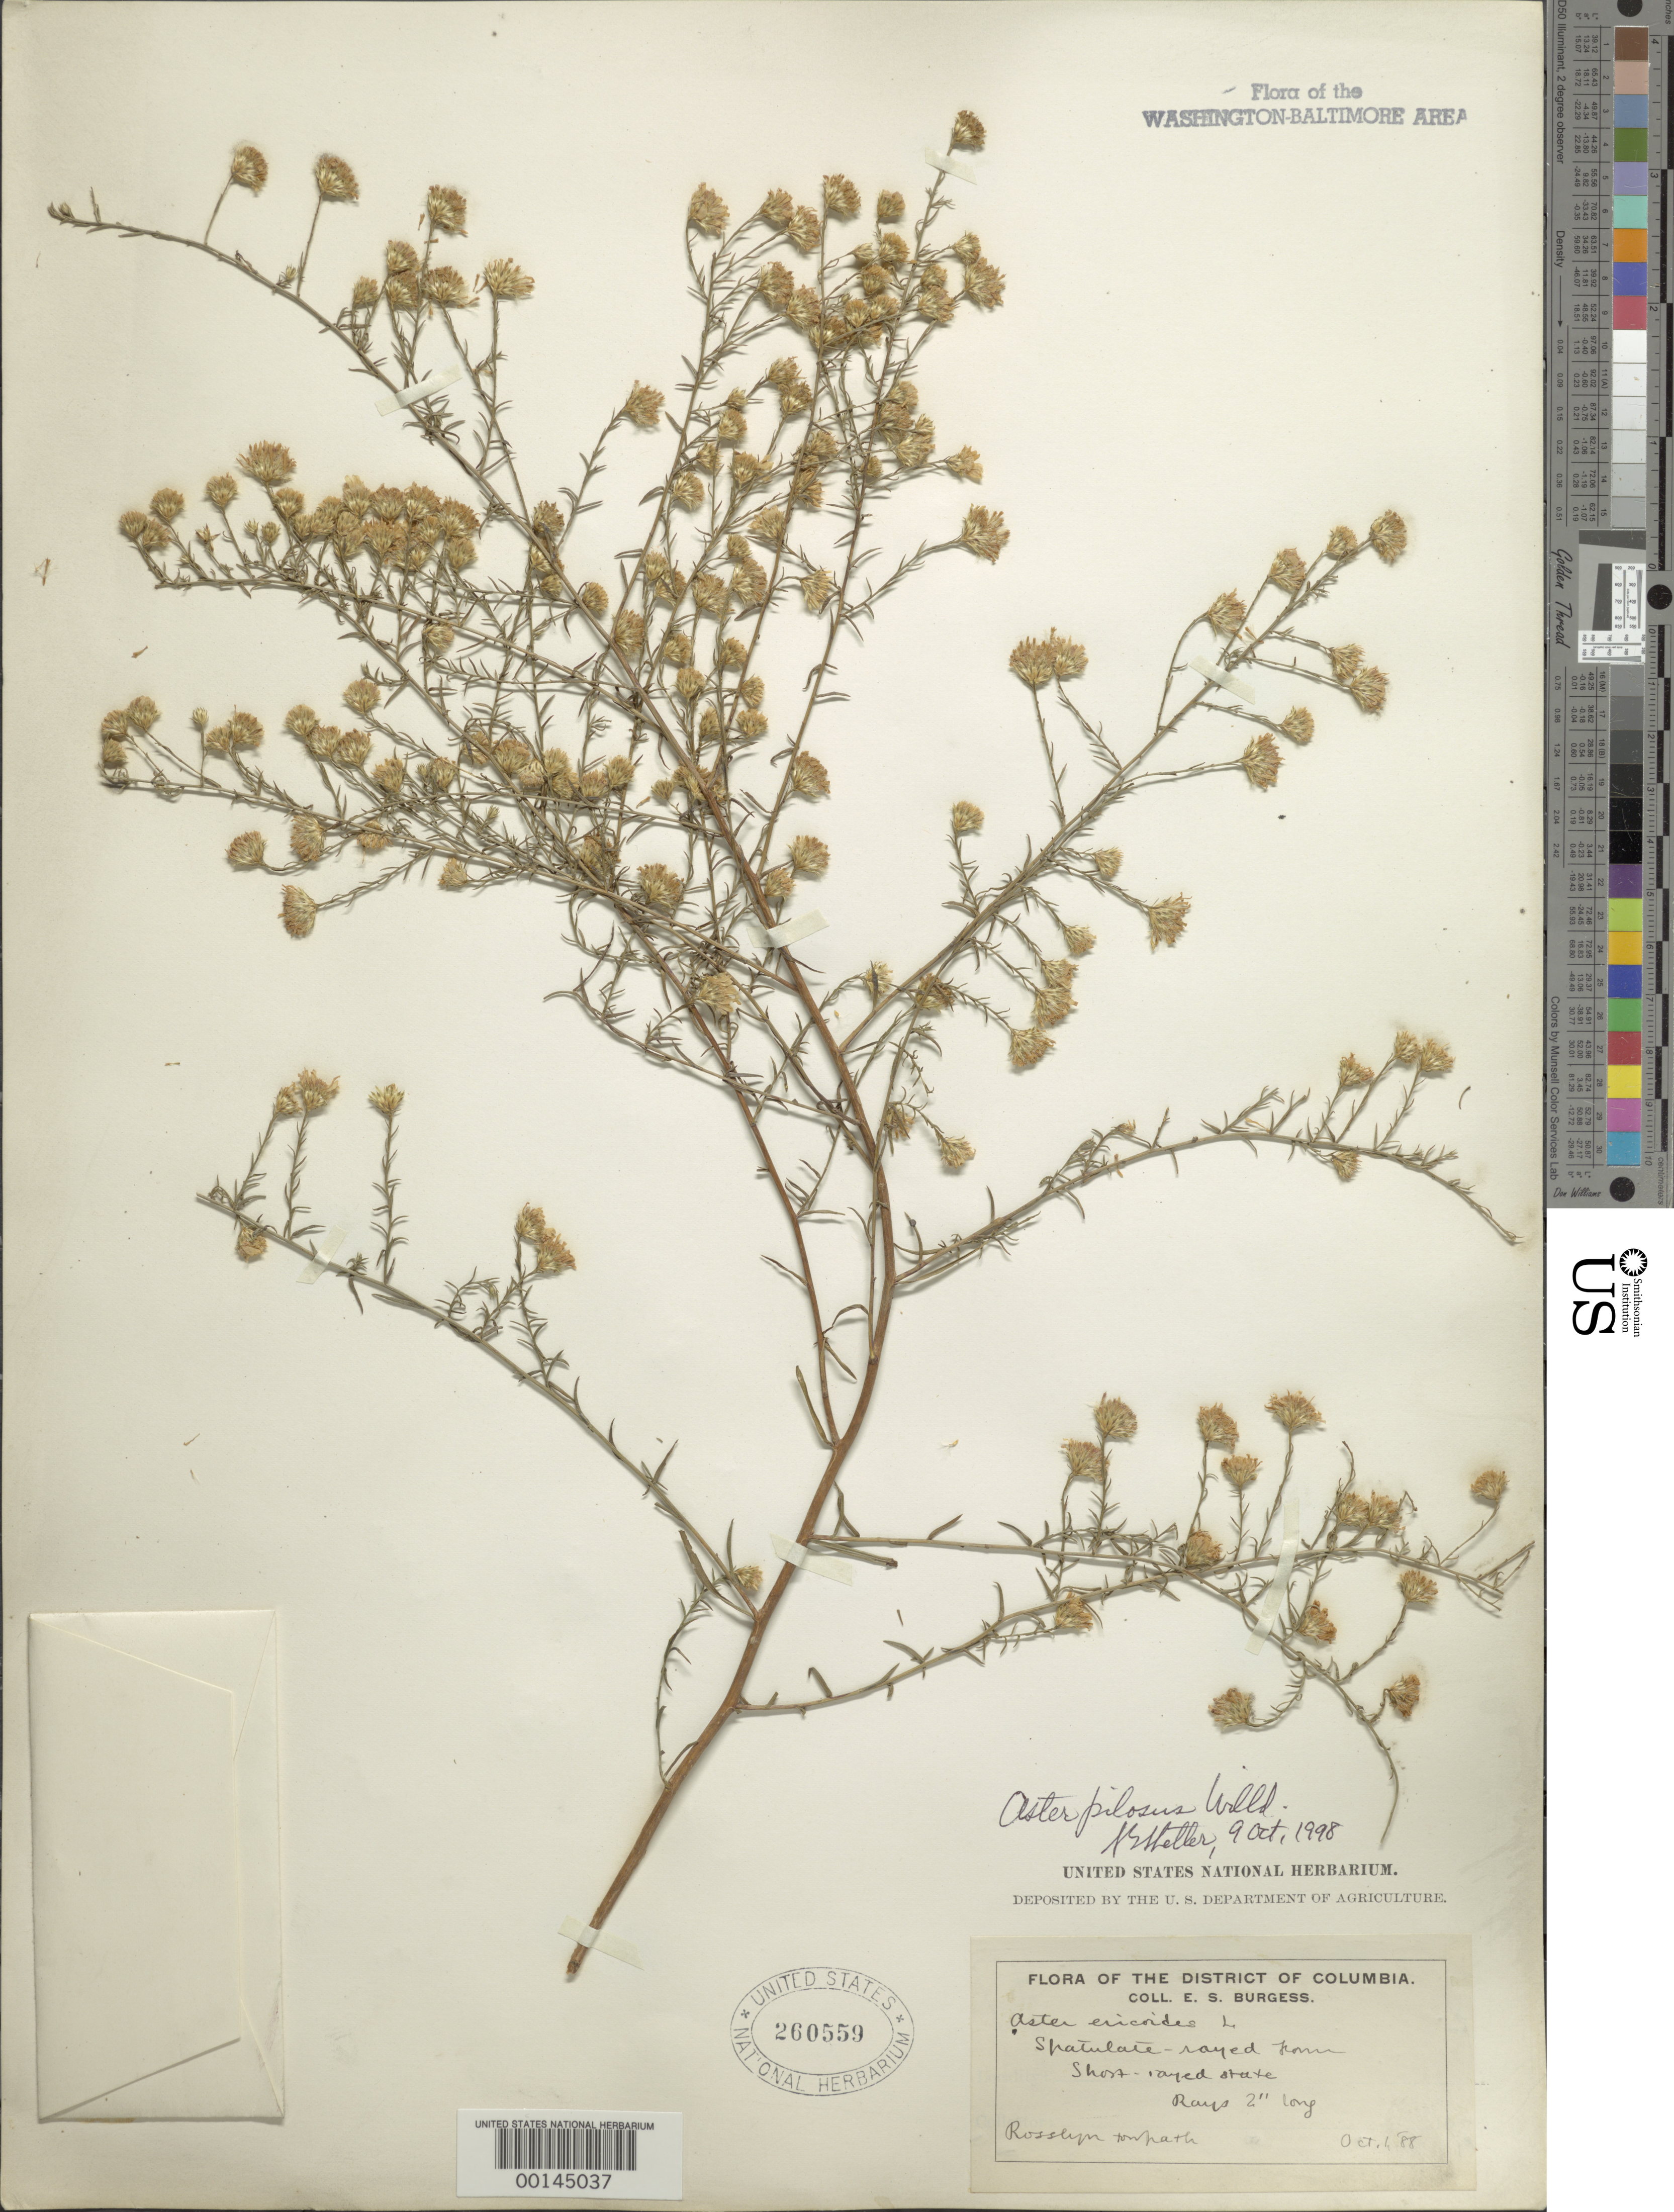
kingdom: Plantae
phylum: Tracheophyta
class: Magnoliopsida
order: Asterales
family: Asteraceae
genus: Symphyotrichum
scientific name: Symphyotrichum pilosum var. pringlei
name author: (A. Gray) G.L. Nesom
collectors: E. Burgess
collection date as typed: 01 Oct 1888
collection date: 1888-10-01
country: United States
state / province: Virginia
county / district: Arlington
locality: Rosslyn Towpath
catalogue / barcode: US 260559